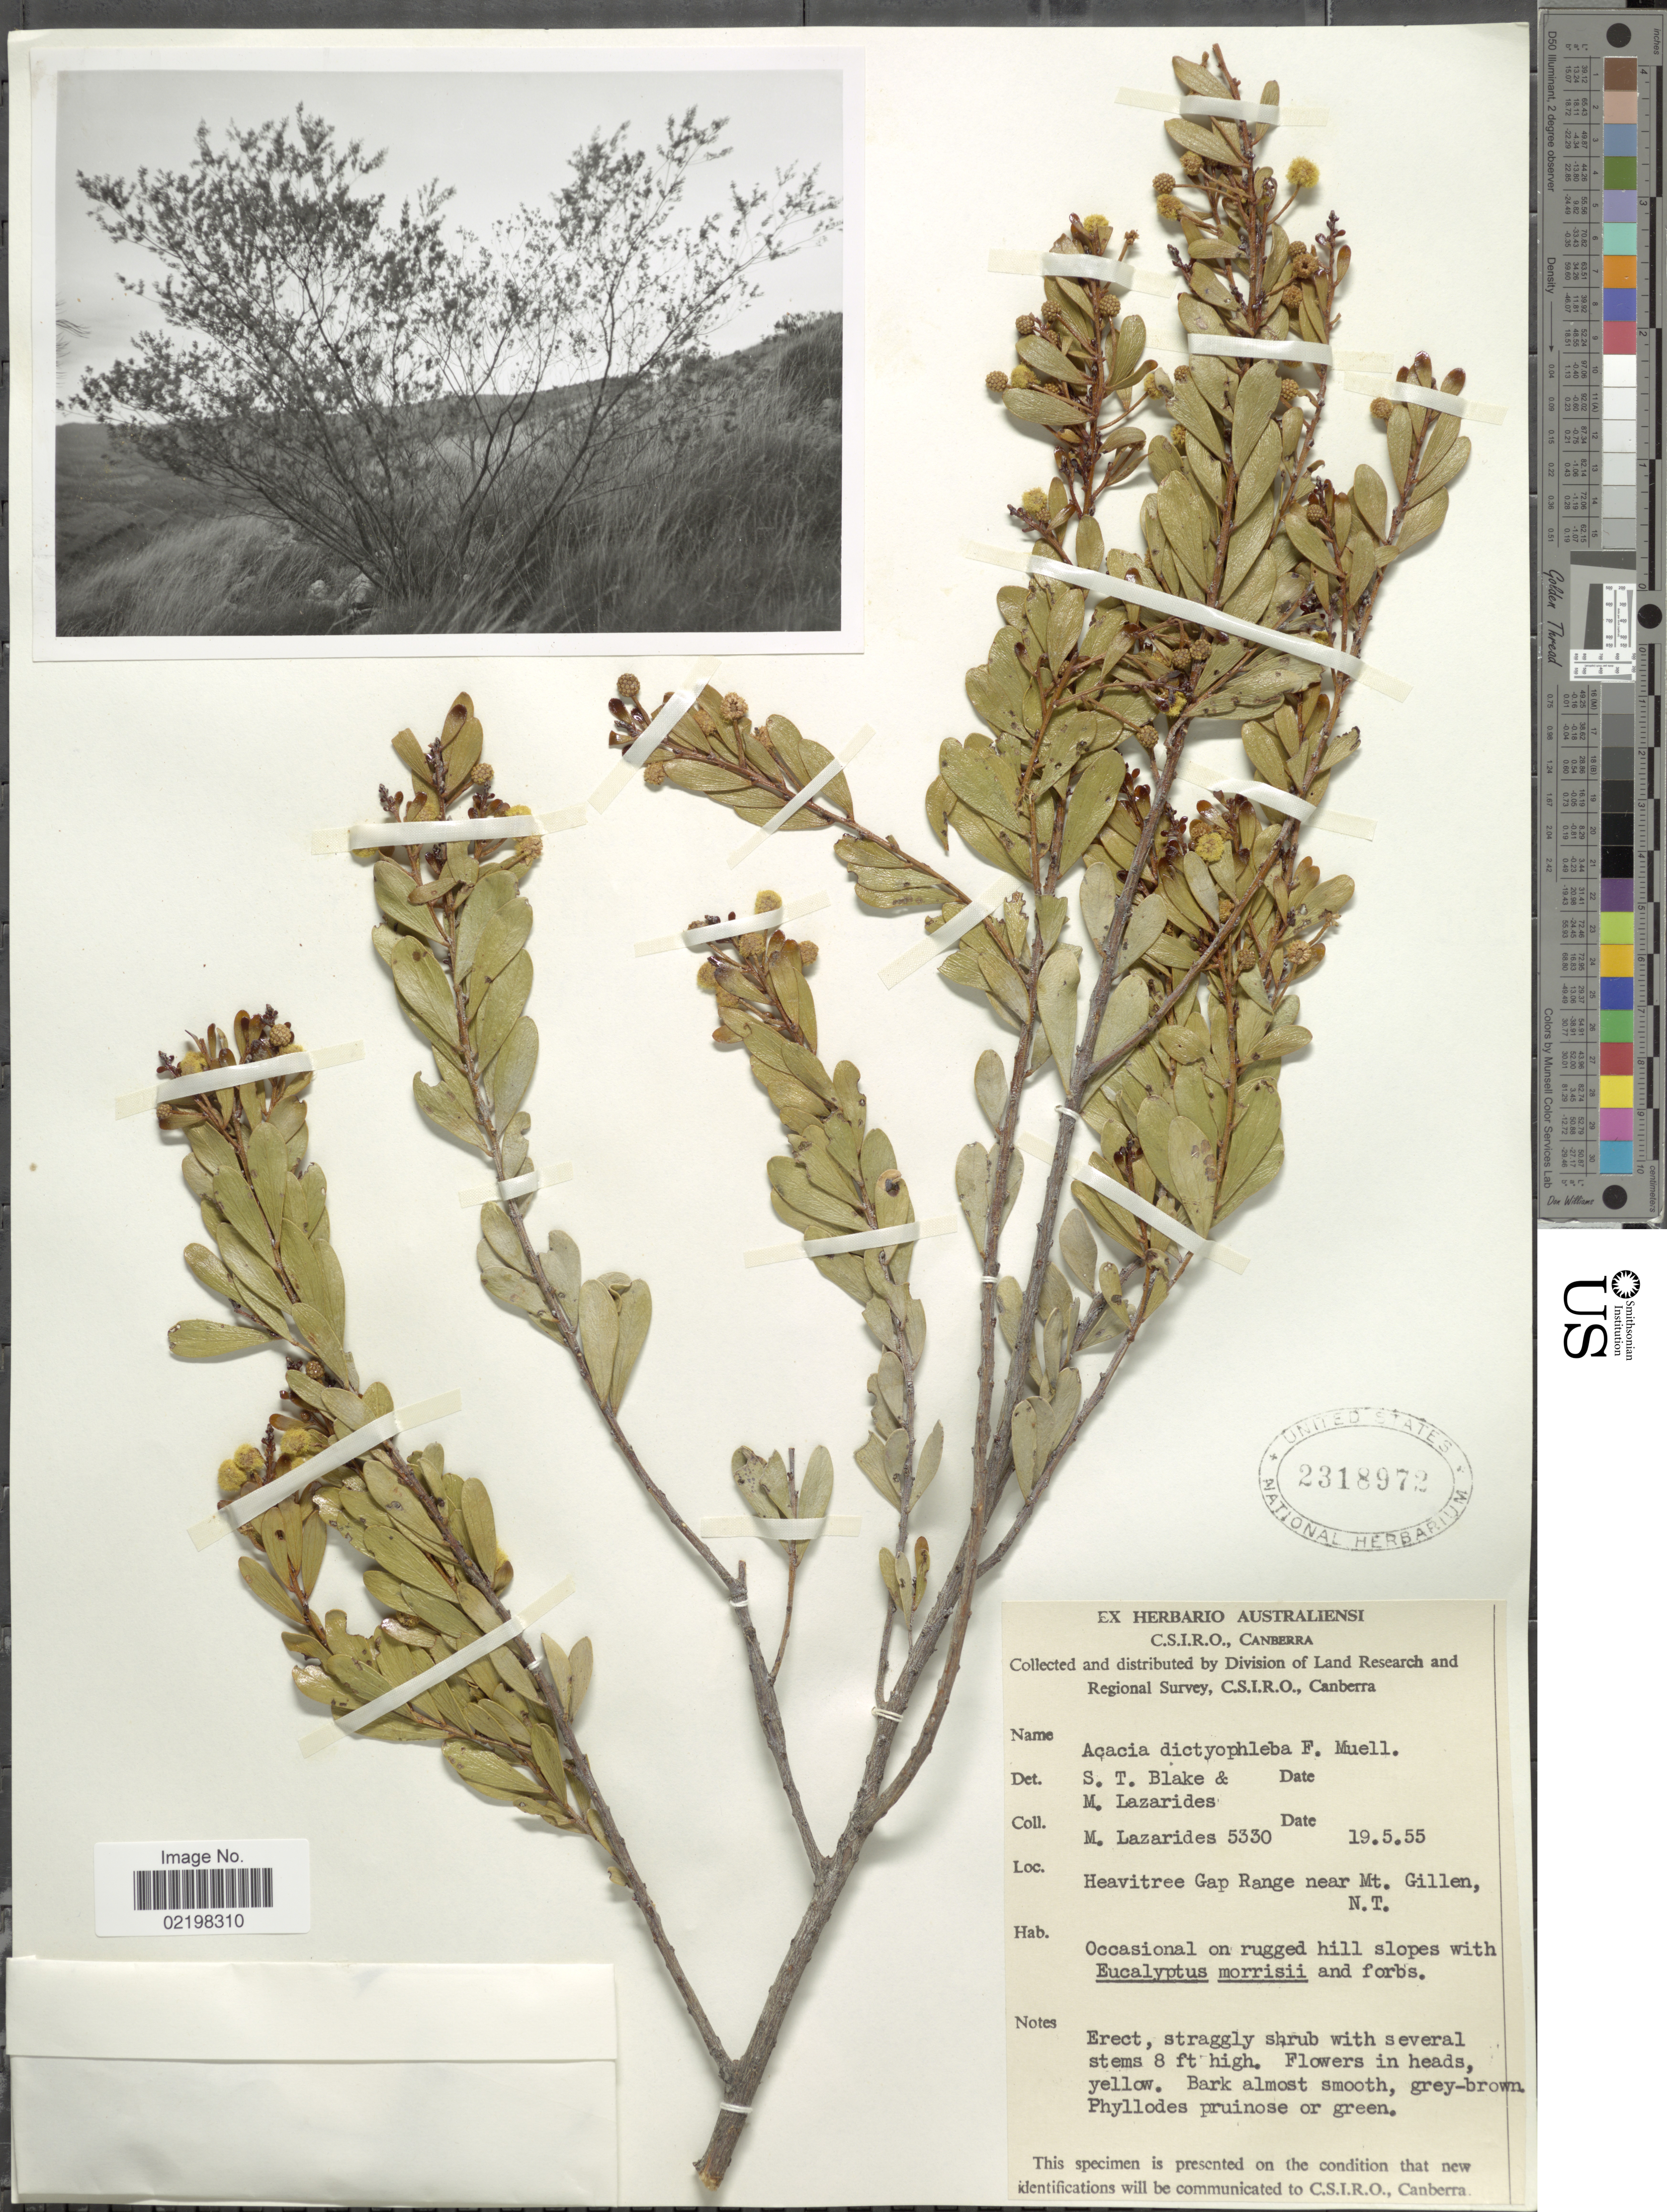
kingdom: Plantae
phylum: Tracheophyta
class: Magnoliopsida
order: Fabales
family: Fabaceae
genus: Acacia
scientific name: Acacia dictyophleba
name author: F. Muell.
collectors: M. Lazarides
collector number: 5330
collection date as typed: Transcribed d/m/y: 19/5/55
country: Australia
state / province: Northern Territory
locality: Heavitree Gap Range near Mt. Gillen, N. T,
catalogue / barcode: US 2318972